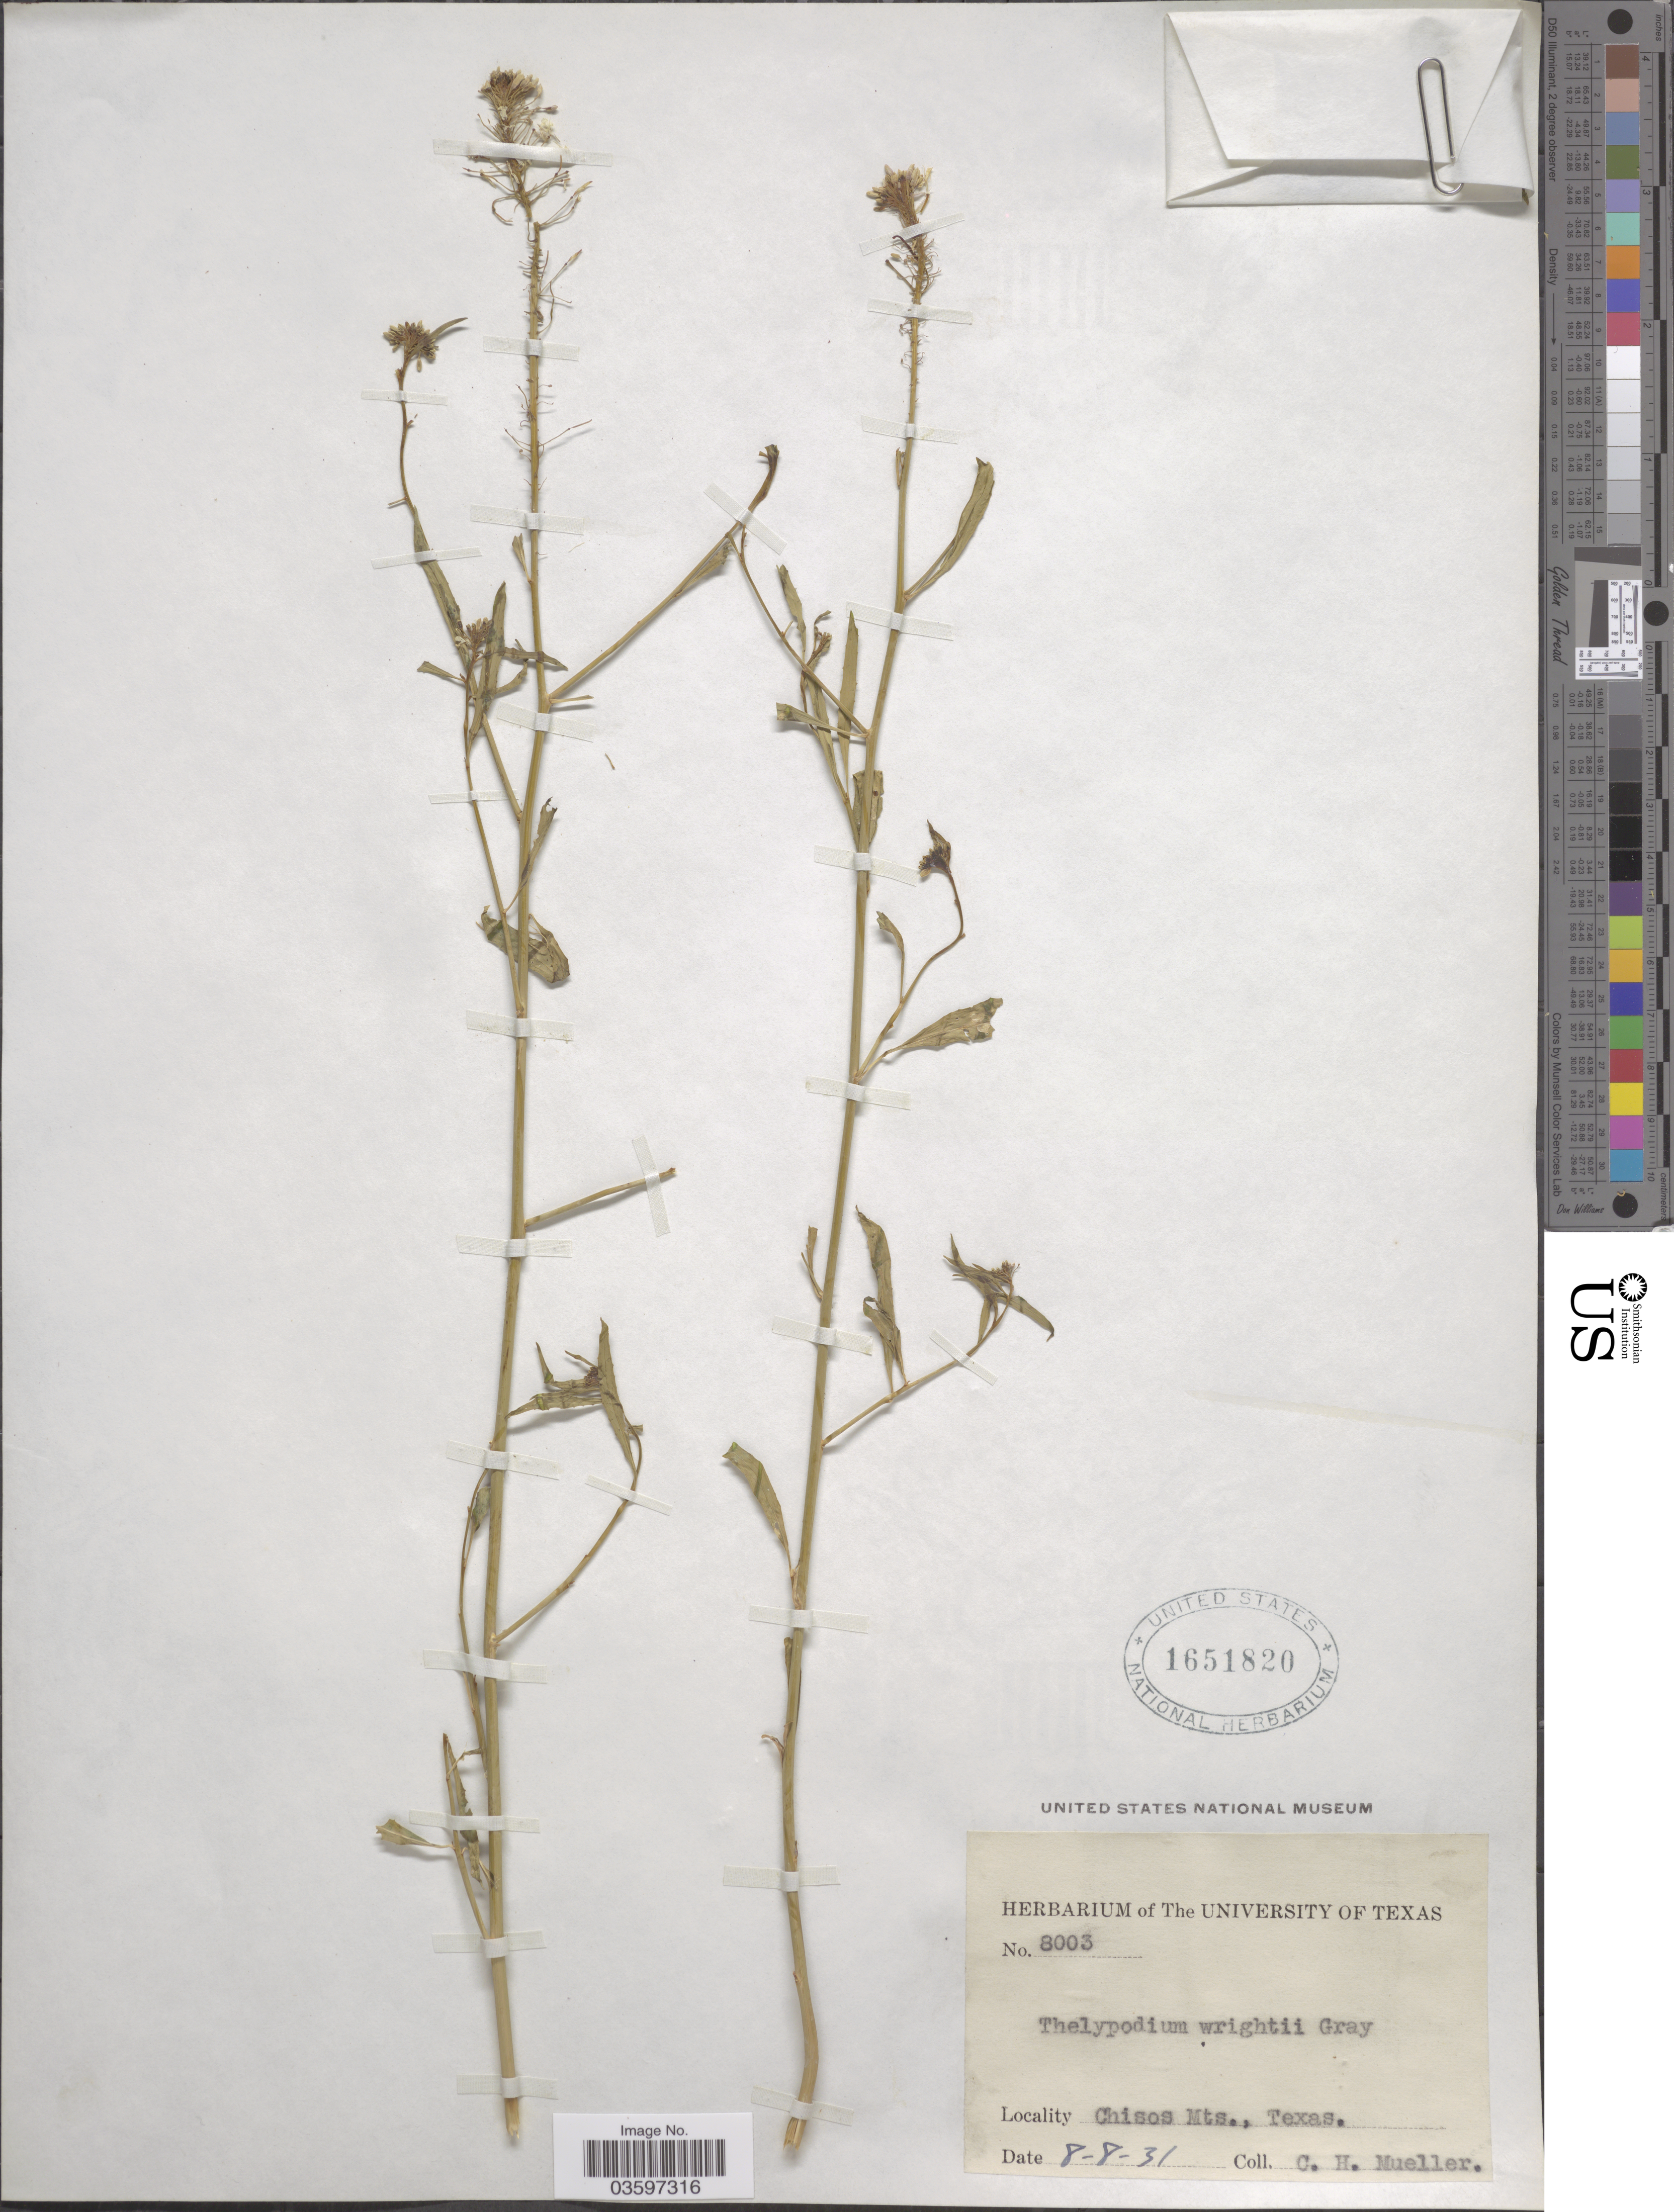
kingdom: Plantae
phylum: Tracheophyta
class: Magnoliopsida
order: Brassicales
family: Brassicaceae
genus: Stanleyella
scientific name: Stanleyella wrightii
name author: Rydb.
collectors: C. H. Mueller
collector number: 8003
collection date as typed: Transcribed d/m/y: 8/8/31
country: United States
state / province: Texas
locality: Chisos Mts.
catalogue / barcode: US 1651820